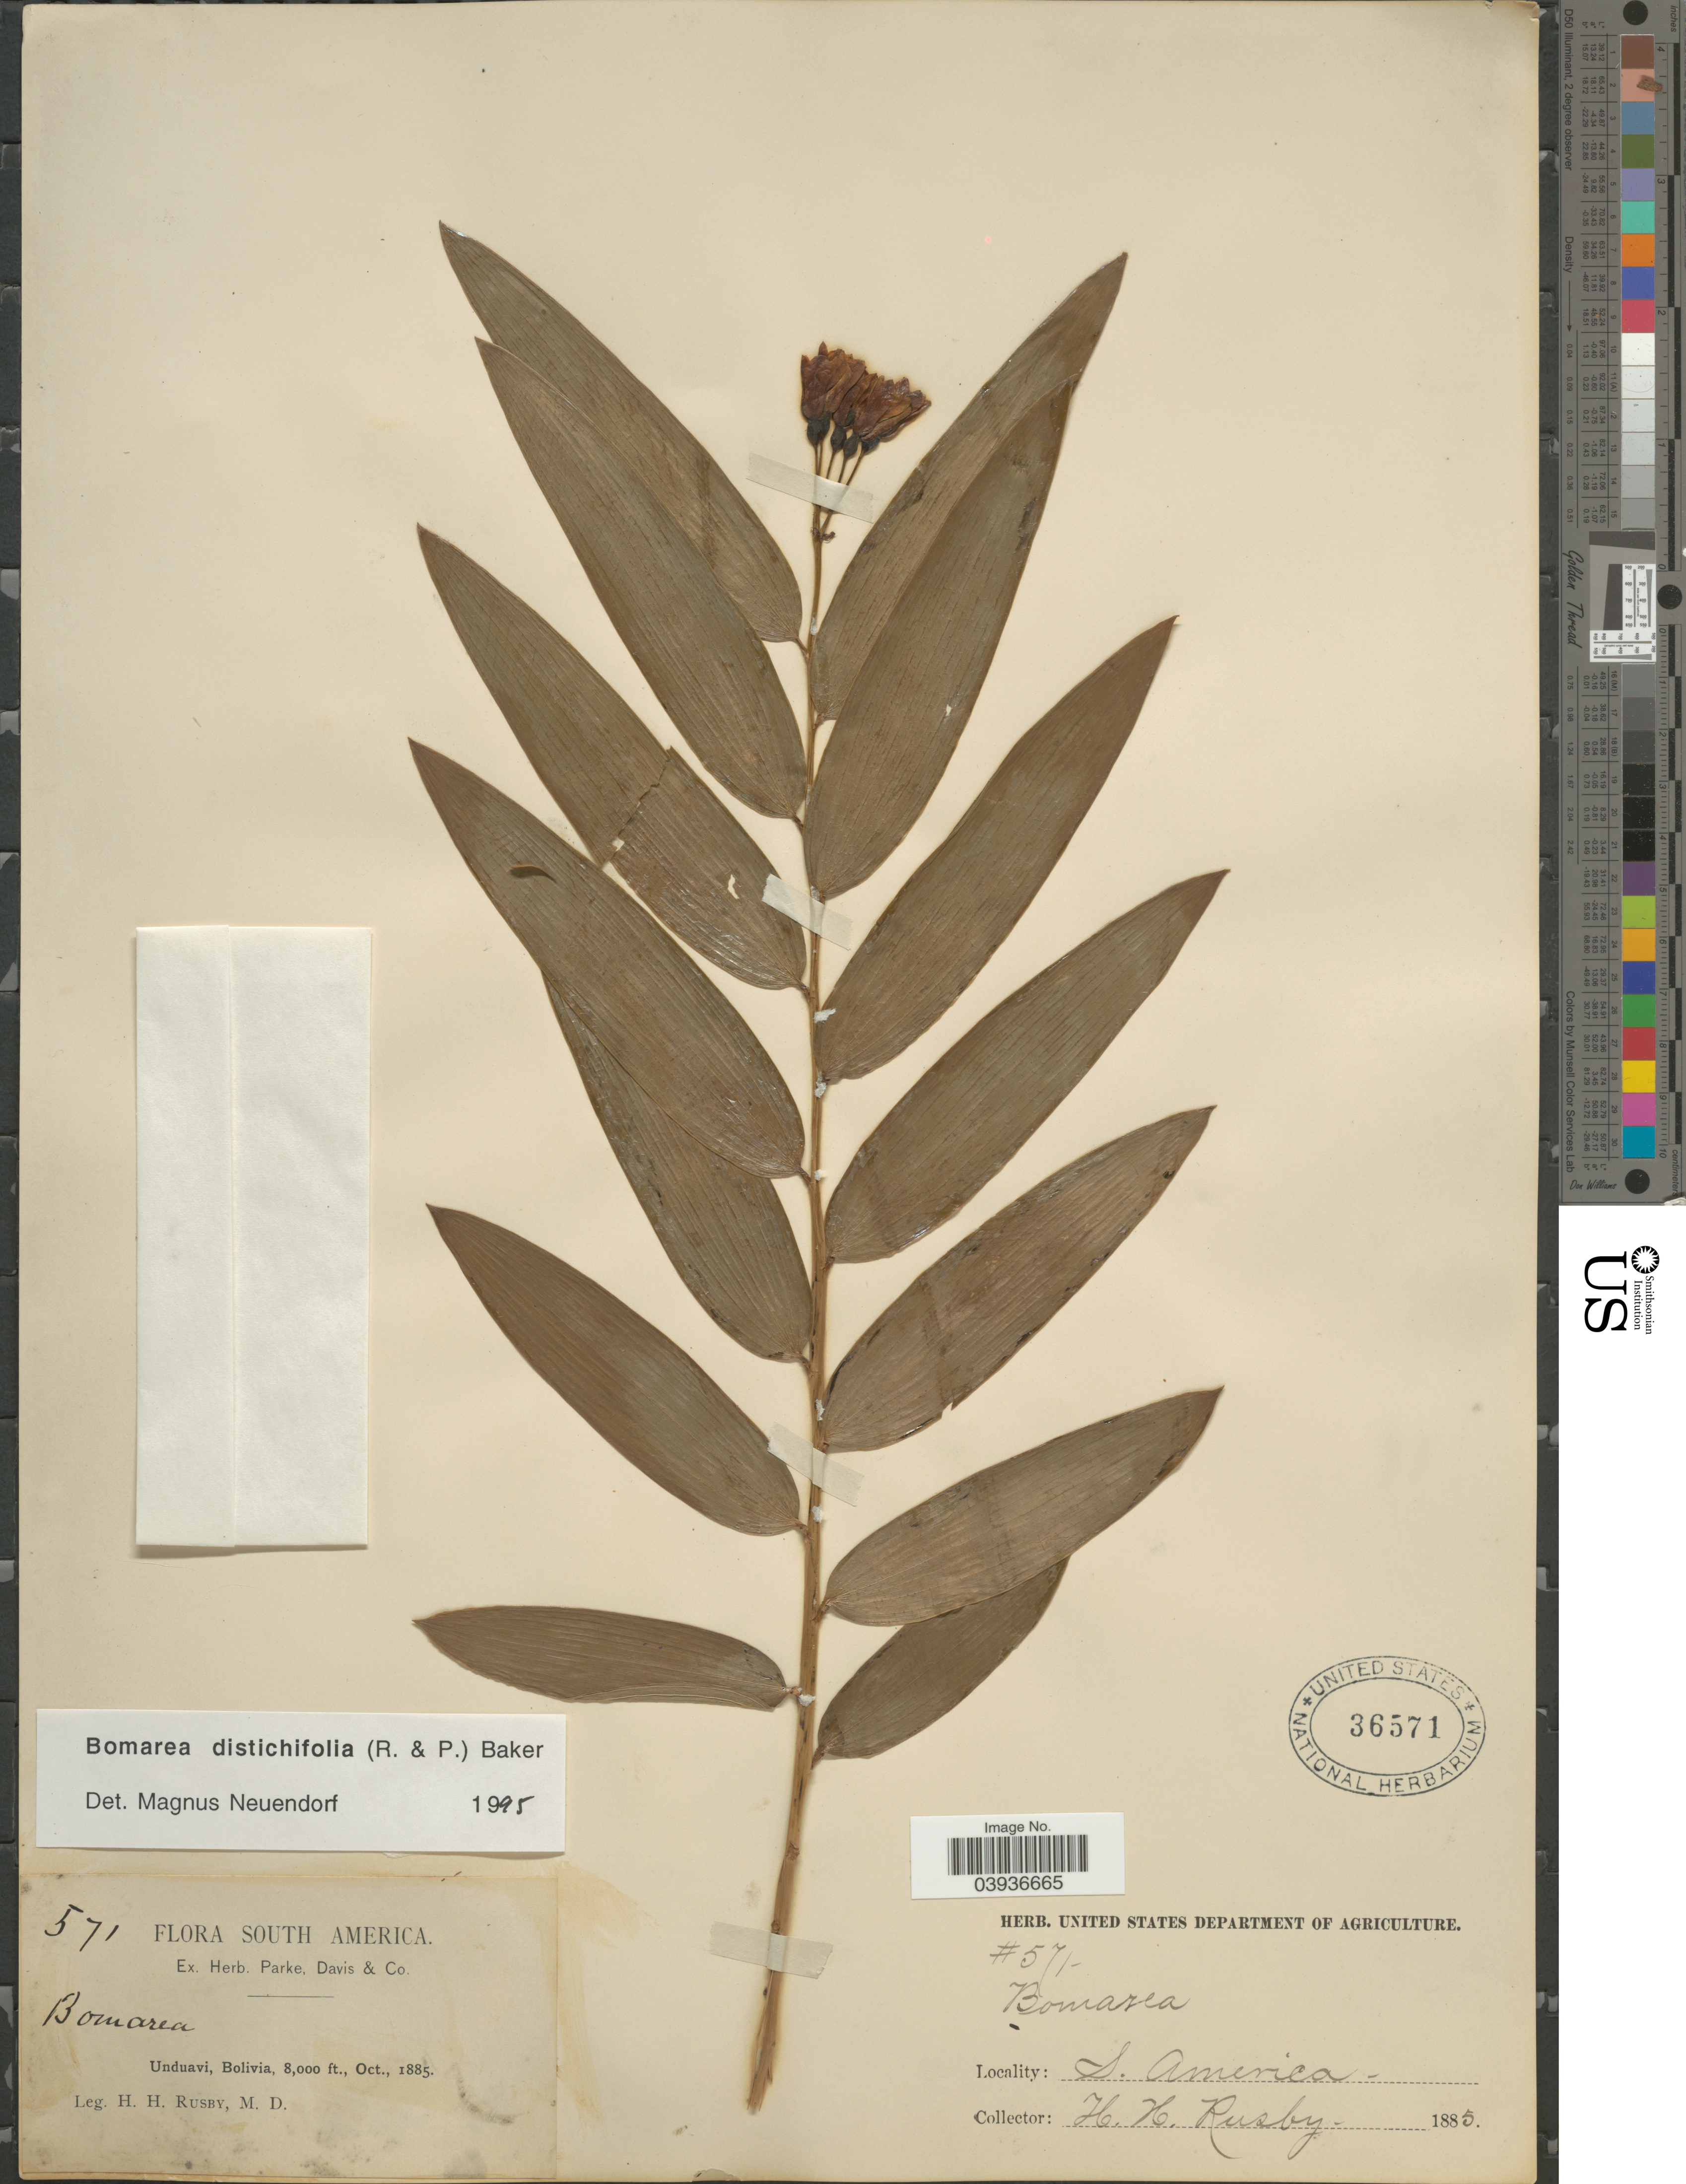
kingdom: Plantae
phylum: Tracheophyta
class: Liliopsida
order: Liliales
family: Alstroemeriaceae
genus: Bomarea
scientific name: Bomarea distichifolia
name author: (Ruiz & Pav.) Baker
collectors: H. H. Rusby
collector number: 571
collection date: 1885-10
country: Bolivia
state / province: La Paz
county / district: Nor Yungas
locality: Unduavi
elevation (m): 2438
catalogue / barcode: US 36571